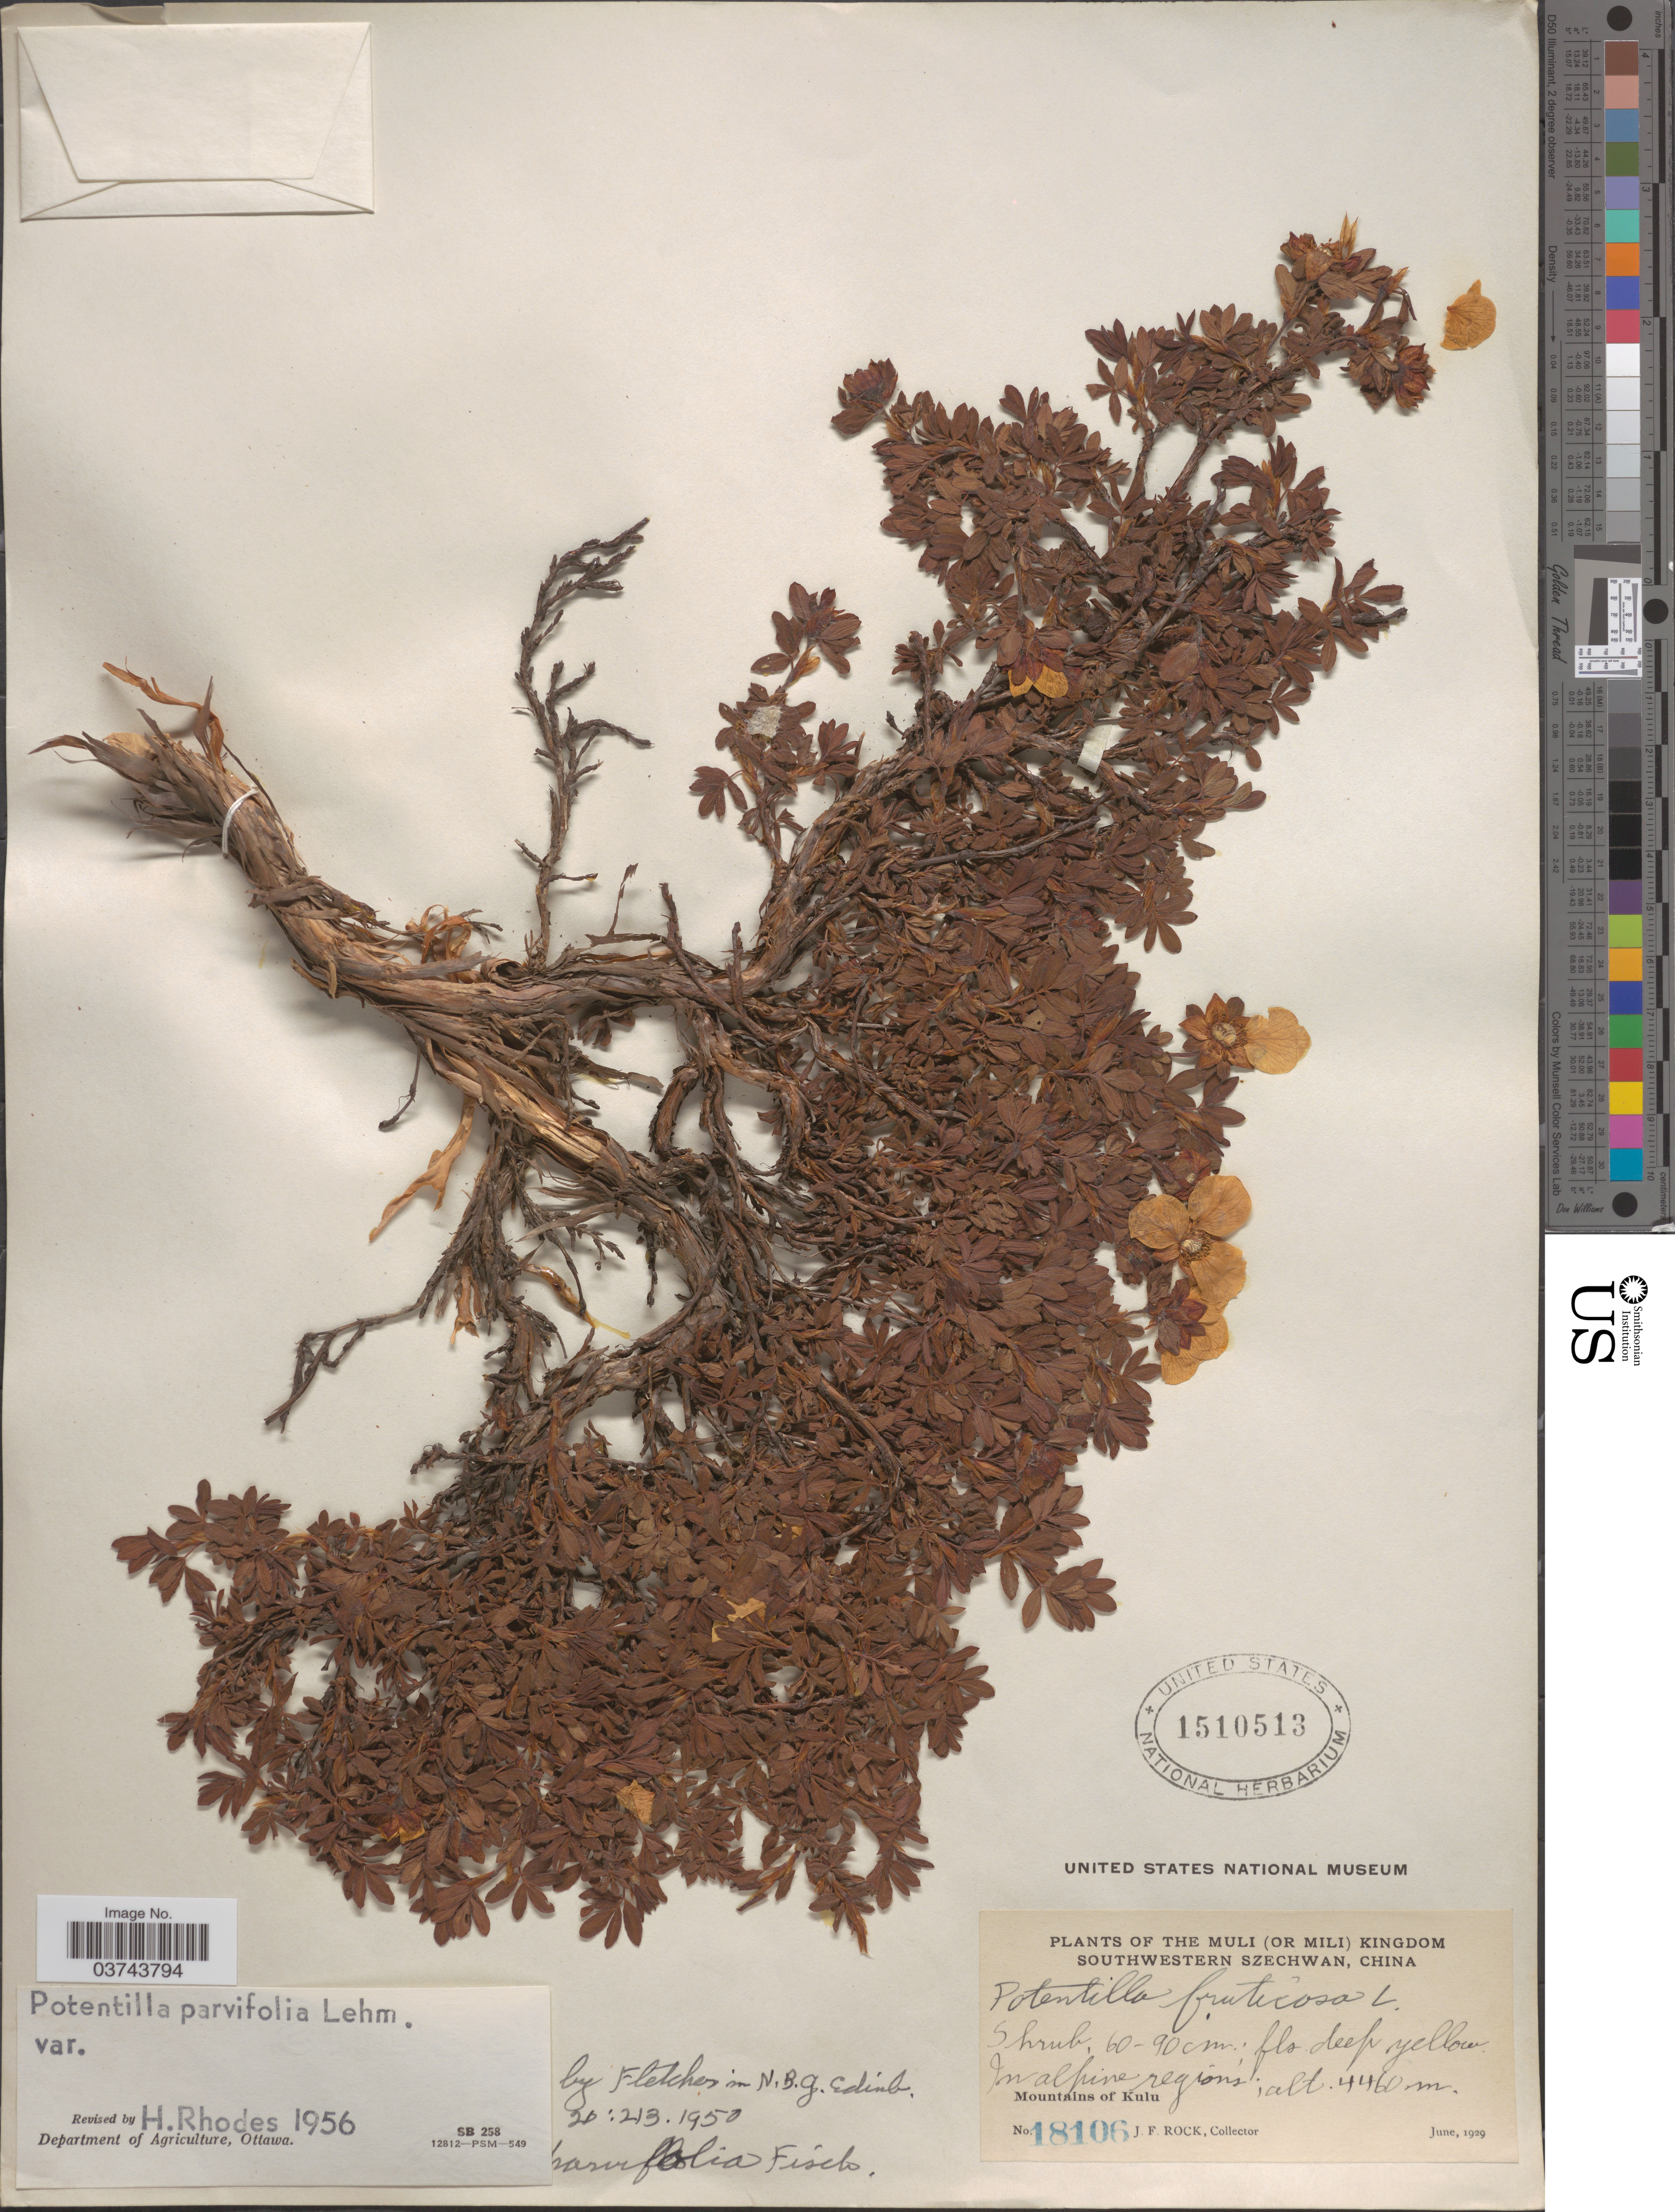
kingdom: Plantae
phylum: Tracheophyta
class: Magnoliopsida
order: Rosales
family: Rosaceae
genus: Dasiphora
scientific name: Dasiphora parvifolia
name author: (Fisch. ex Lehm.) Juz.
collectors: J. Rock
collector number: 18106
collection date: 1929-06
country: China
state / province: Sichuan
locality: The Muli (or Mili) Kingdom, Southwestern Szechwan. In alpine regions. Mountains of Kulu.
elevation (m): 4460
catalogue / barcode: US 1510513